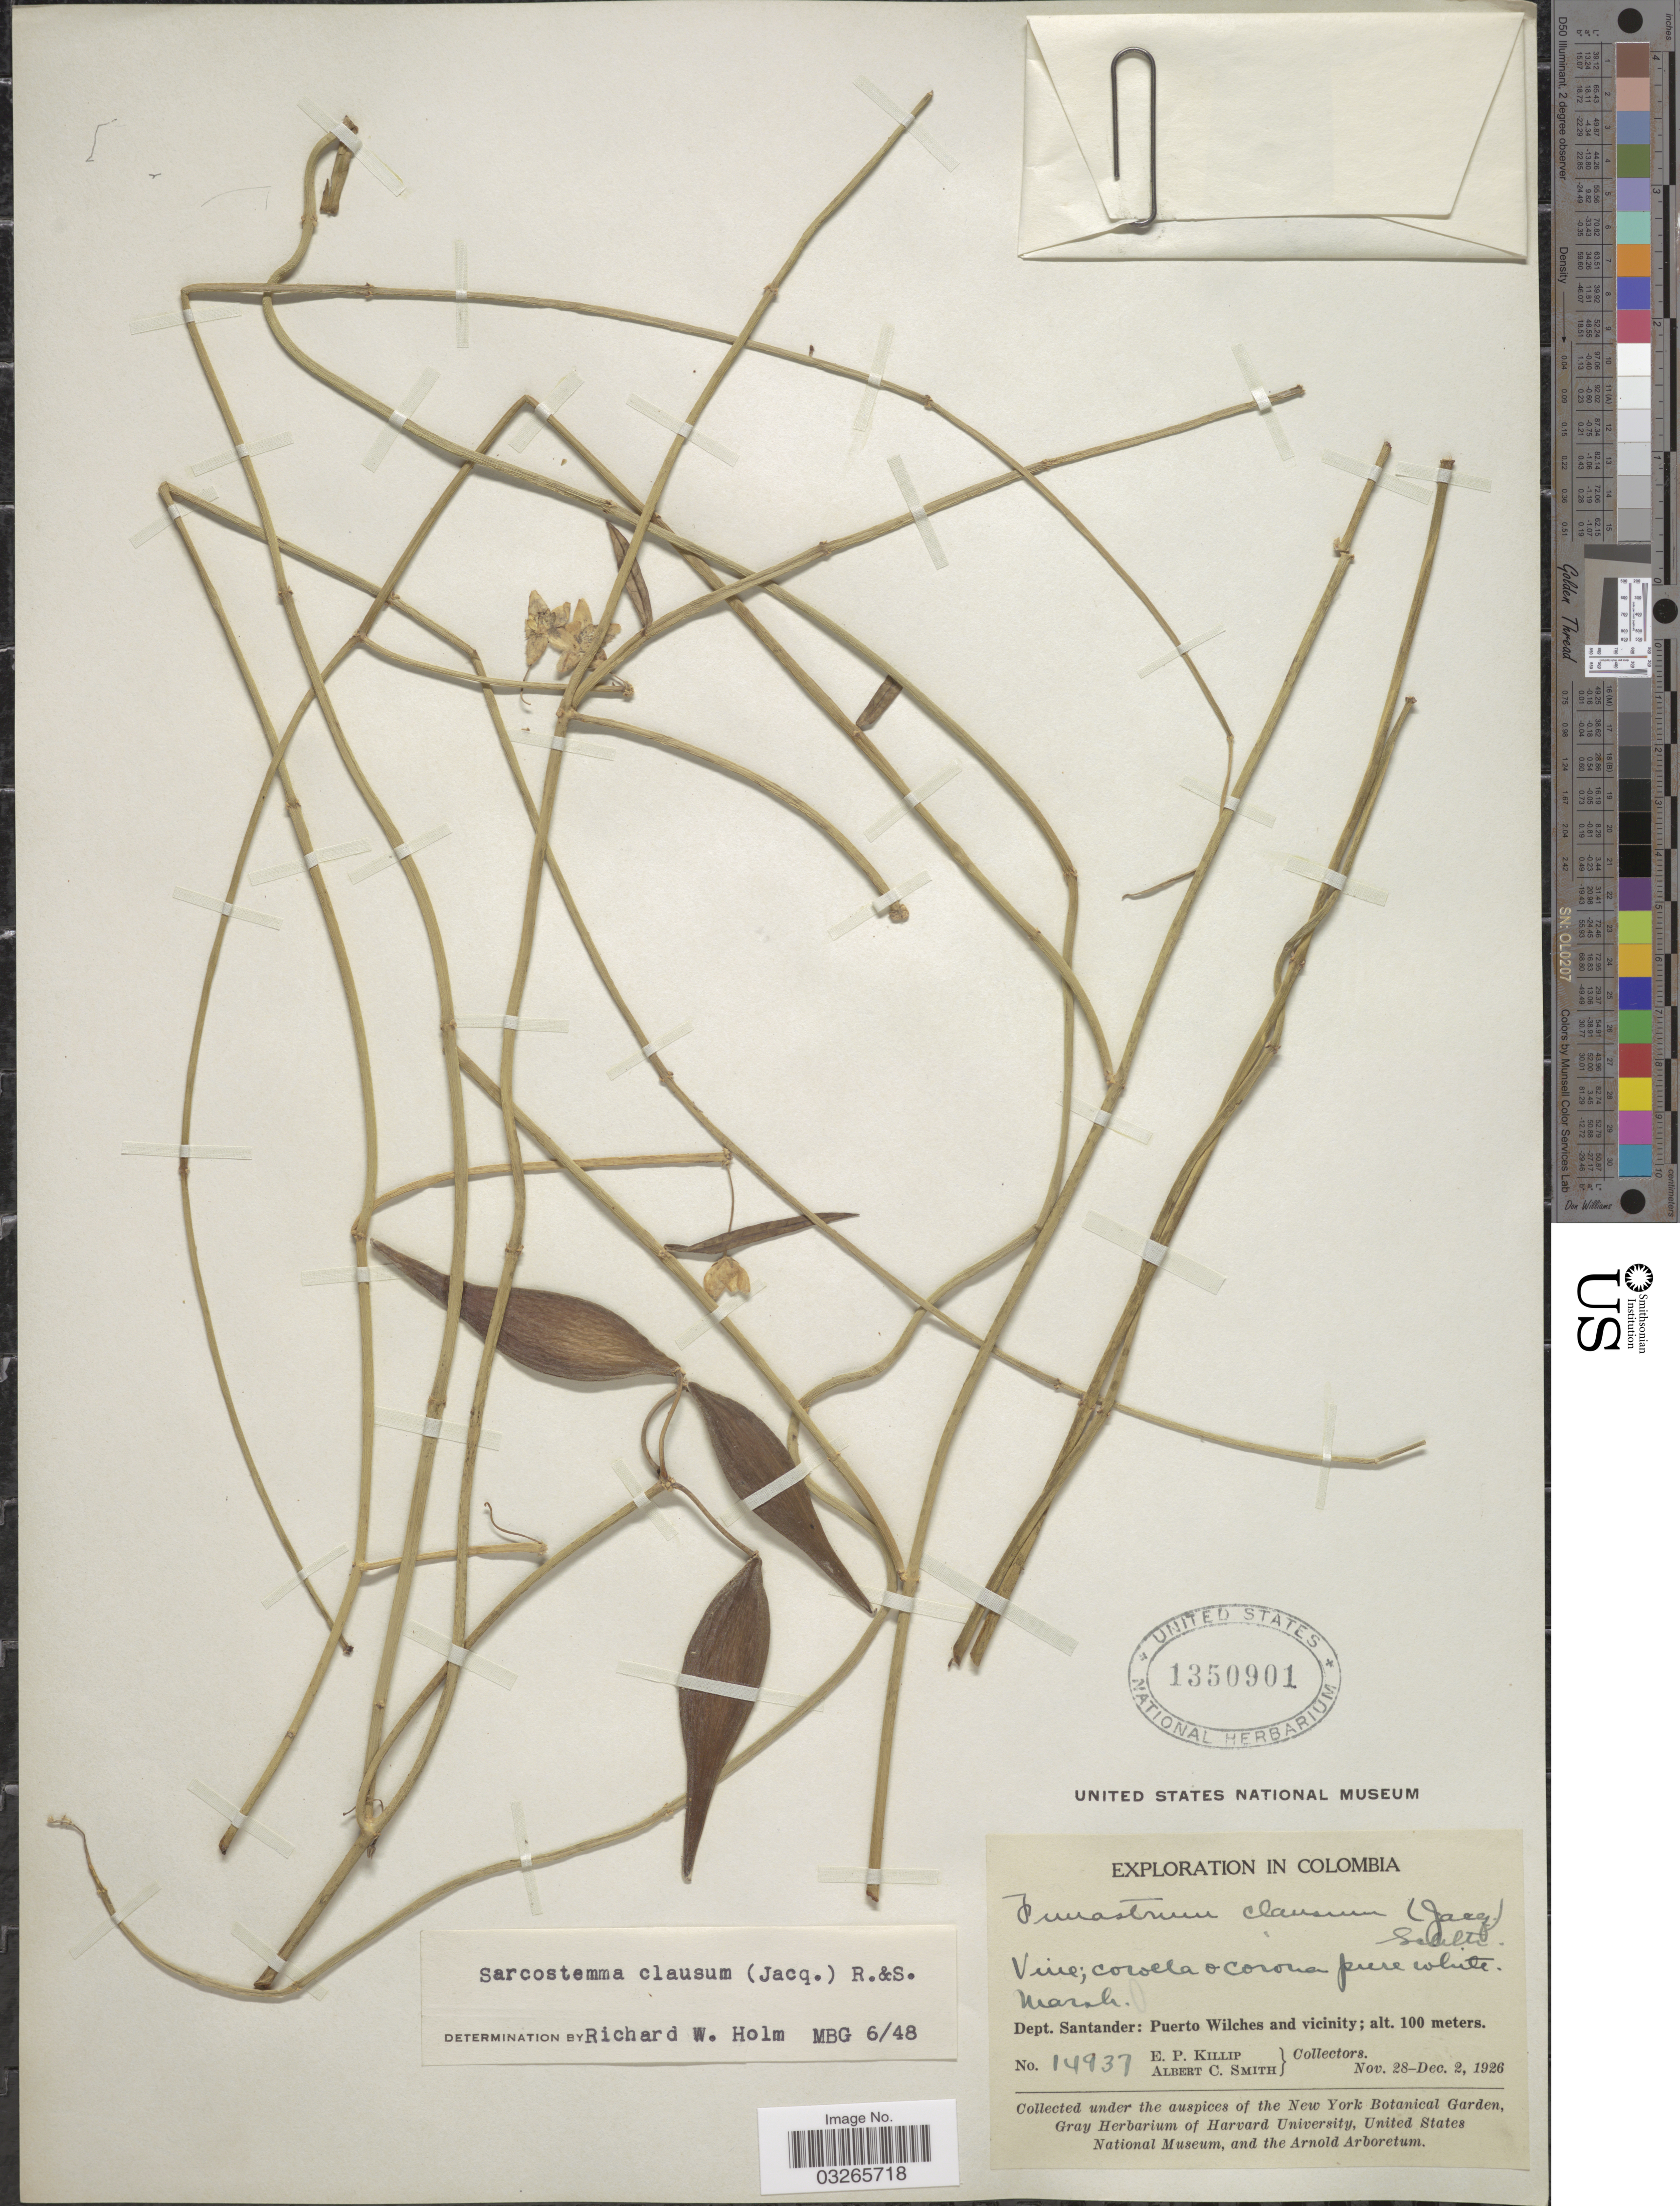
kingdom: Plantae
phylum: Tracheophyta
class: Magnoliopsida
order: Gentianales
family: Apocynaceae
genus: Sarcostemma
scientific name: Sarcostemma clausum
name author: (Jacq.) Schult.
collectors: E. P. Killip & A. C. Smith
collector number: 14937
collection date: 1926-11-28/1926-12-02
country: Colombia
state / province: Santander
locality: Dept. Santander: Puerto Wilches and vicinity.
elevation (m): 100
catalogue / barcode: US 1350901